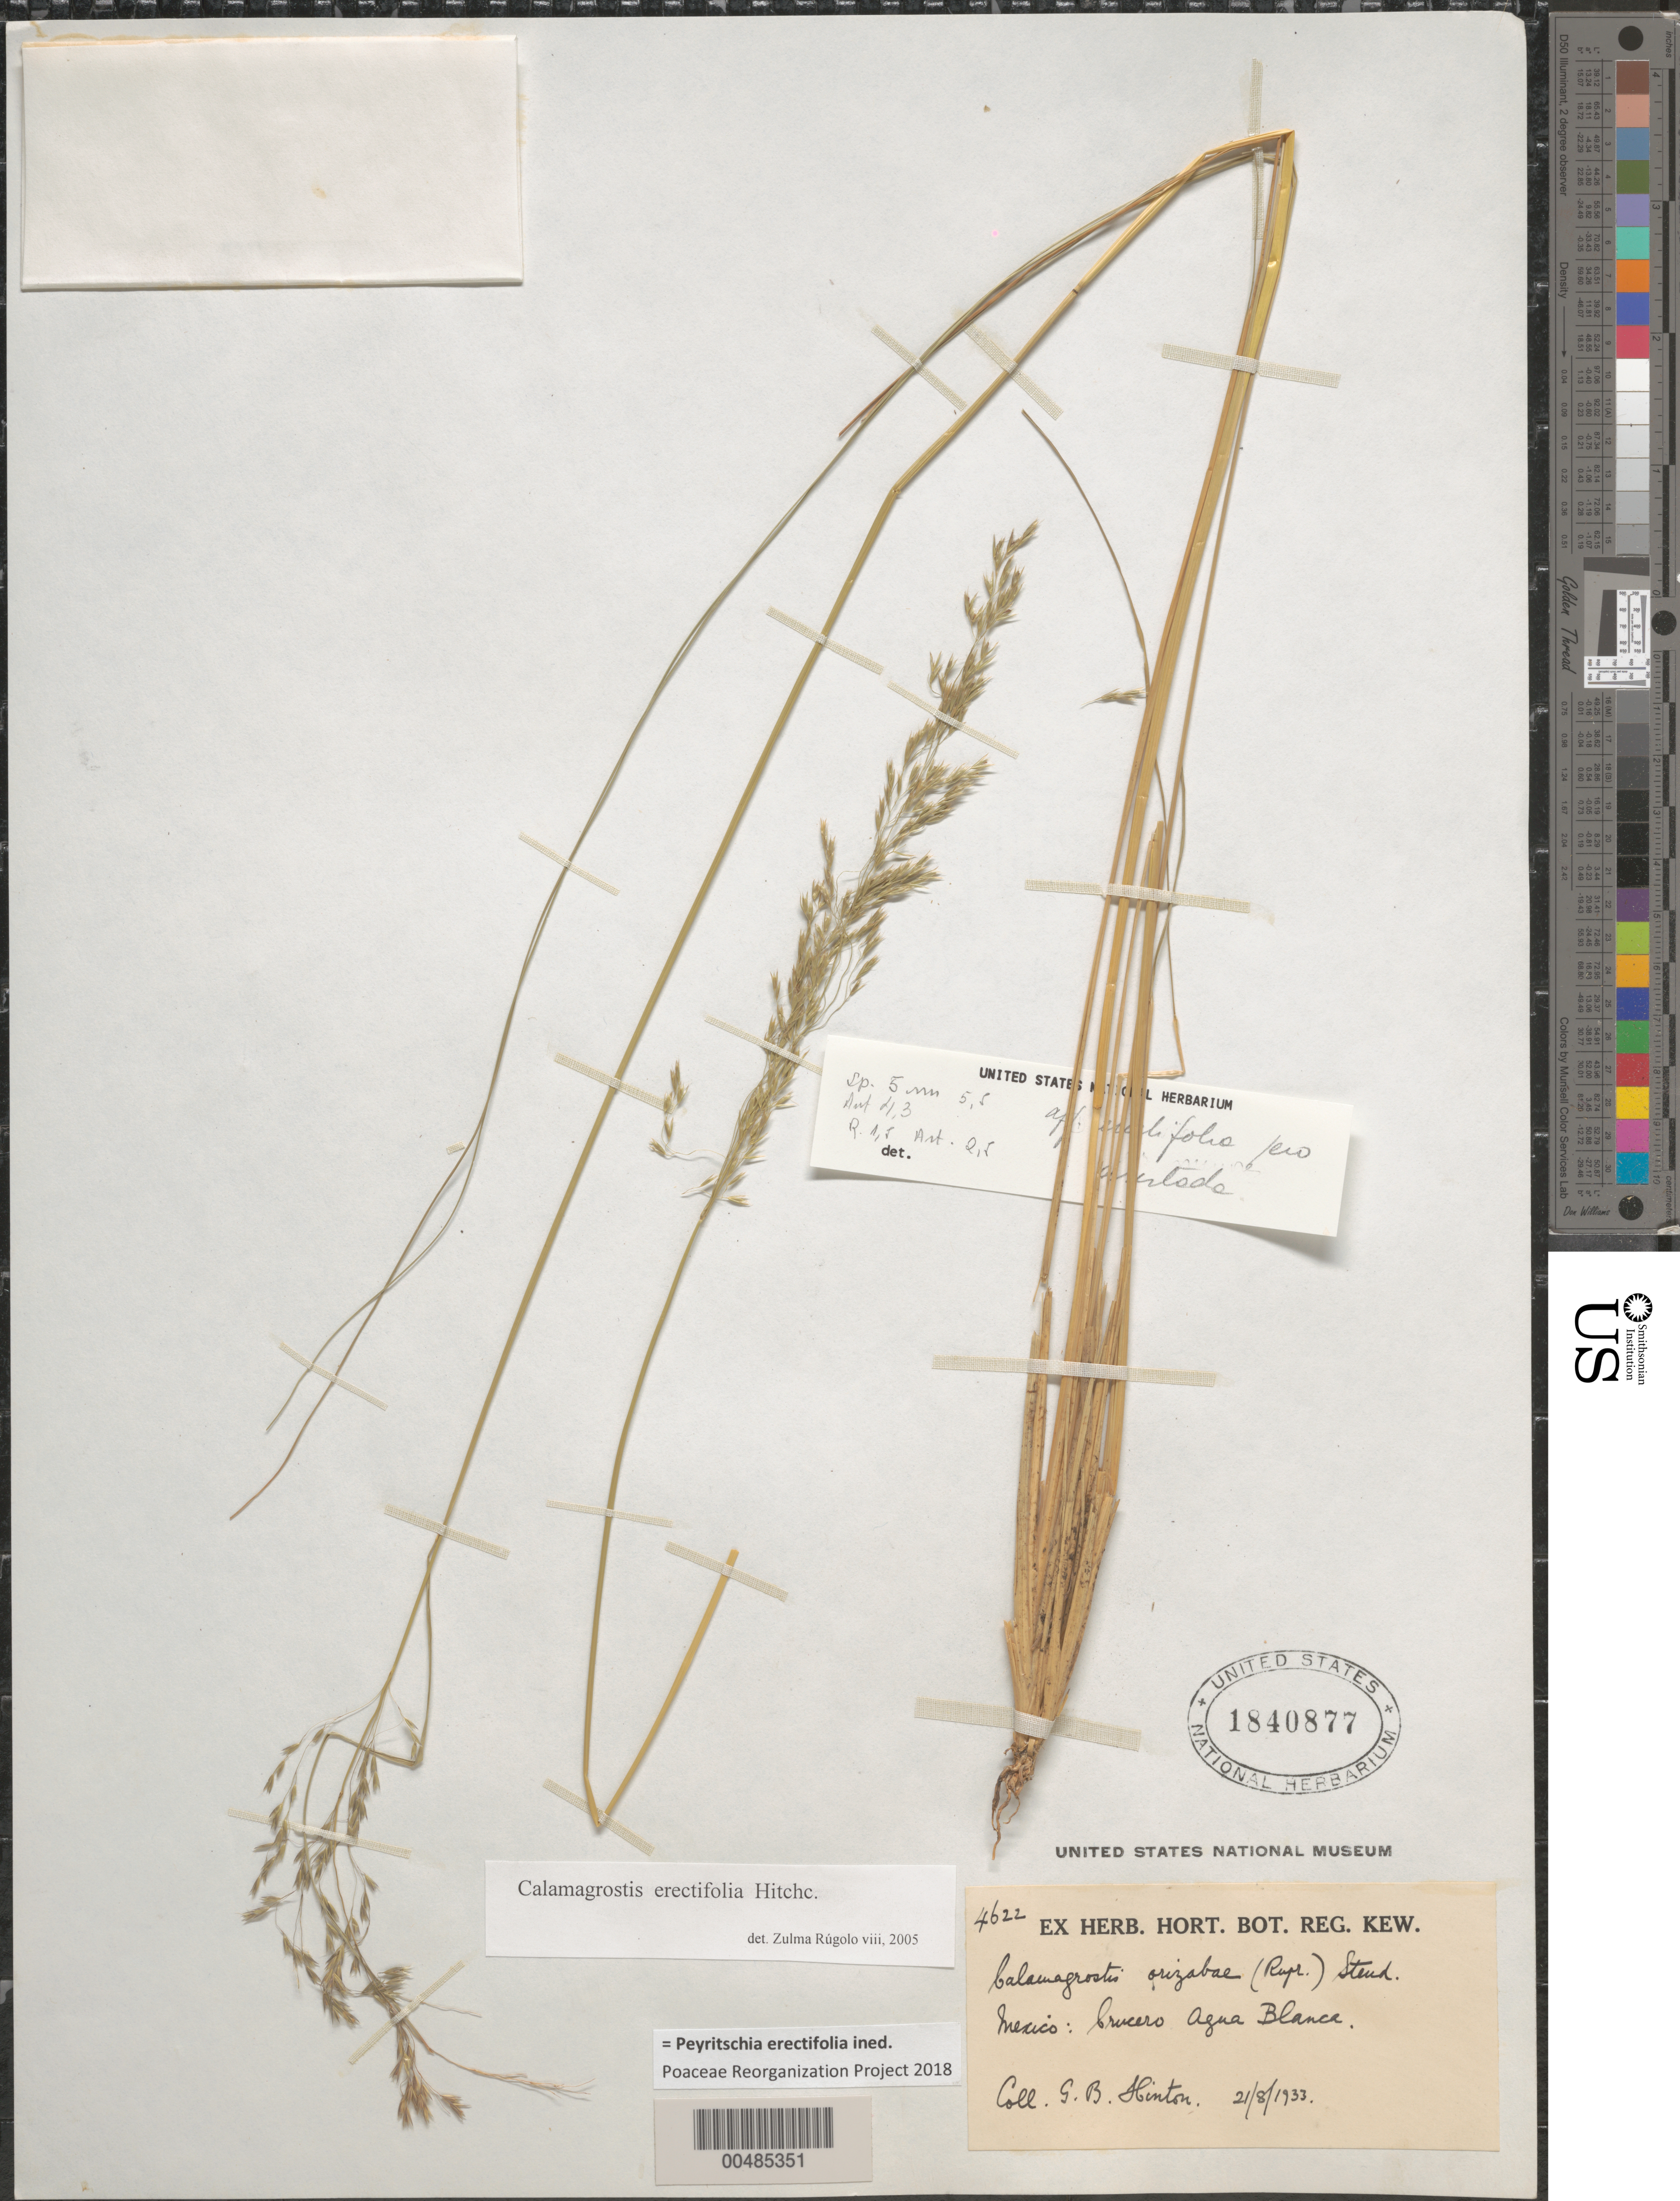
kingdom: Plantae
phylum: Tracheophyta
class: Liliopsida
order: Poales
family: Poaceae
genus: Peyritschia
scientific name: Peyritschia erectifolia ined.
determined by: Poaceae Reorganization Project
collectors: G. B. Hinton et al.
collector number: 4622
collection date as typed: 21 Aug 1933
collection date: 1933-08-21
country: Mexico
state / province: México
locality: Crucero Agua Blanca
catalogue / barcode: US 1840877